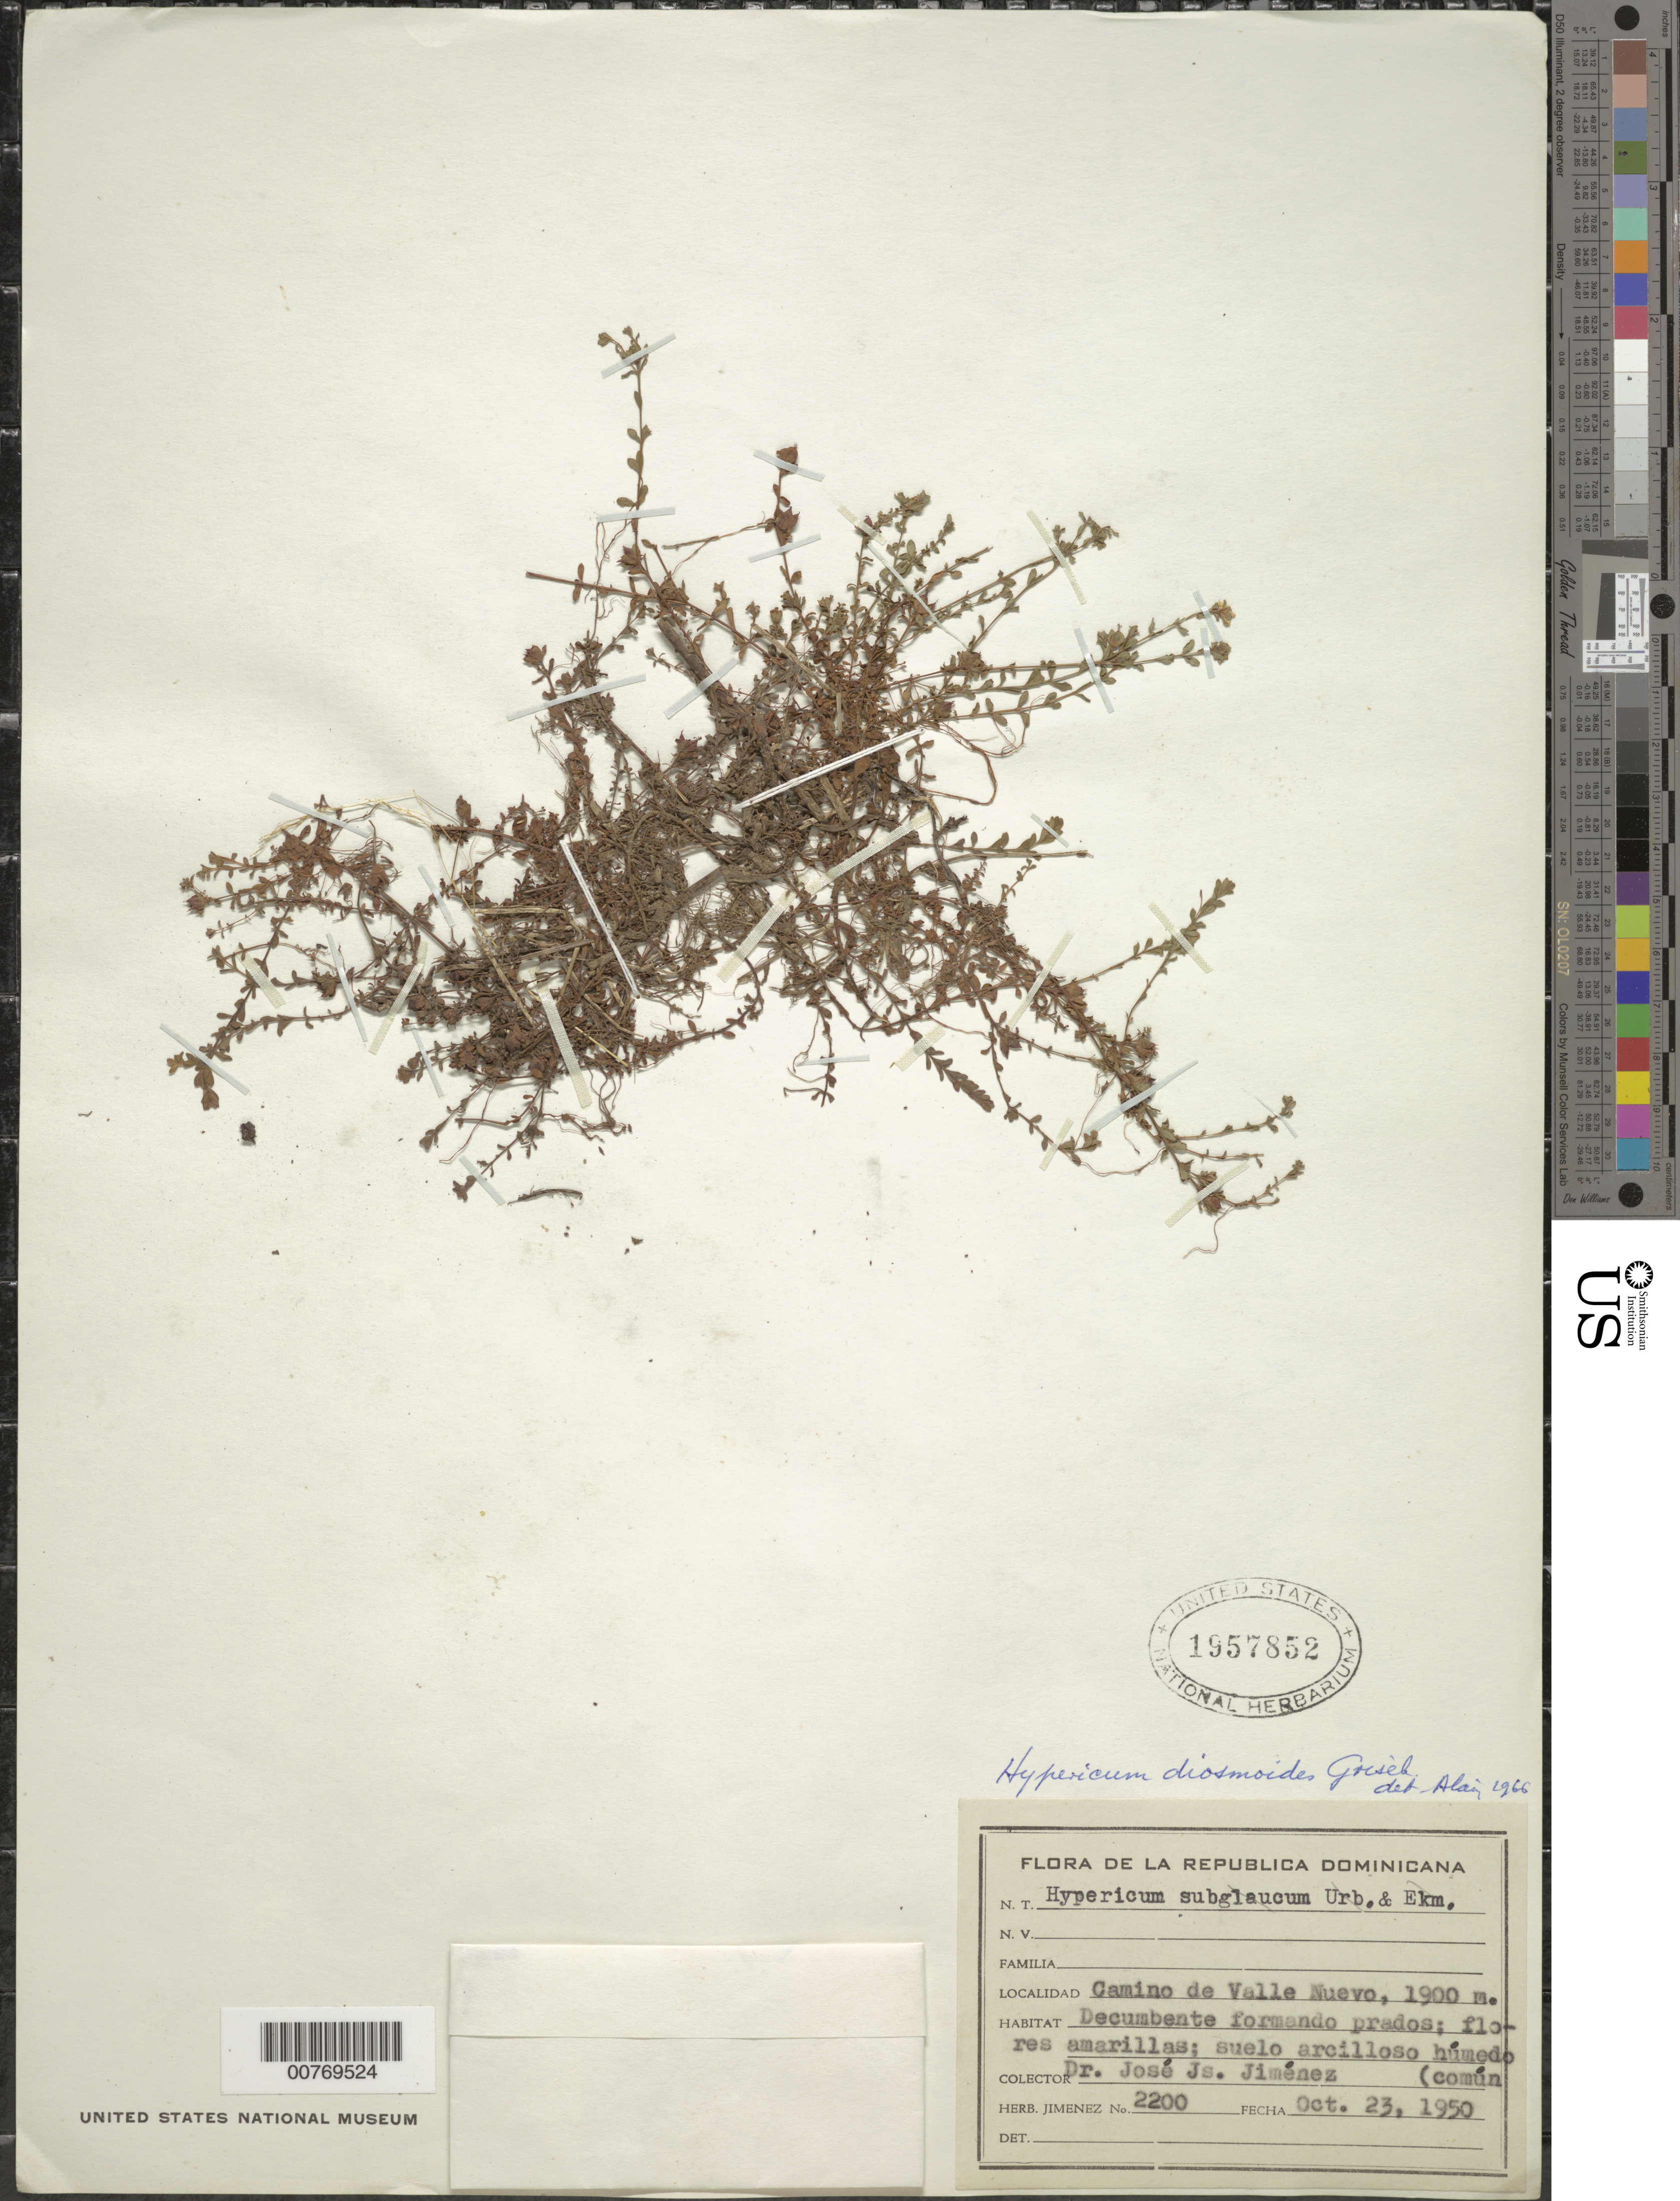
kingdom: Plantae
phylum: Tracheophyta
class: Magnoliopsida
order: Malpighiales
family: Hypericaceae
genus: Hypericum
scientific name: Hypericum diosmoides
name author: Griseb.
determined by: Liogier, Alain H.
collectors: J. J. Jiménez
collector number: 2200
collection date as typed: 23 Oct 1950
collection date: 1950-10-23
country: Dominican Republic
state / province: La Vega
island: Hispaniola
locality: Valle Nuevo road.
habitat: Wet places.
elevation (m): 1900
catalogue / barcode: US 1957852